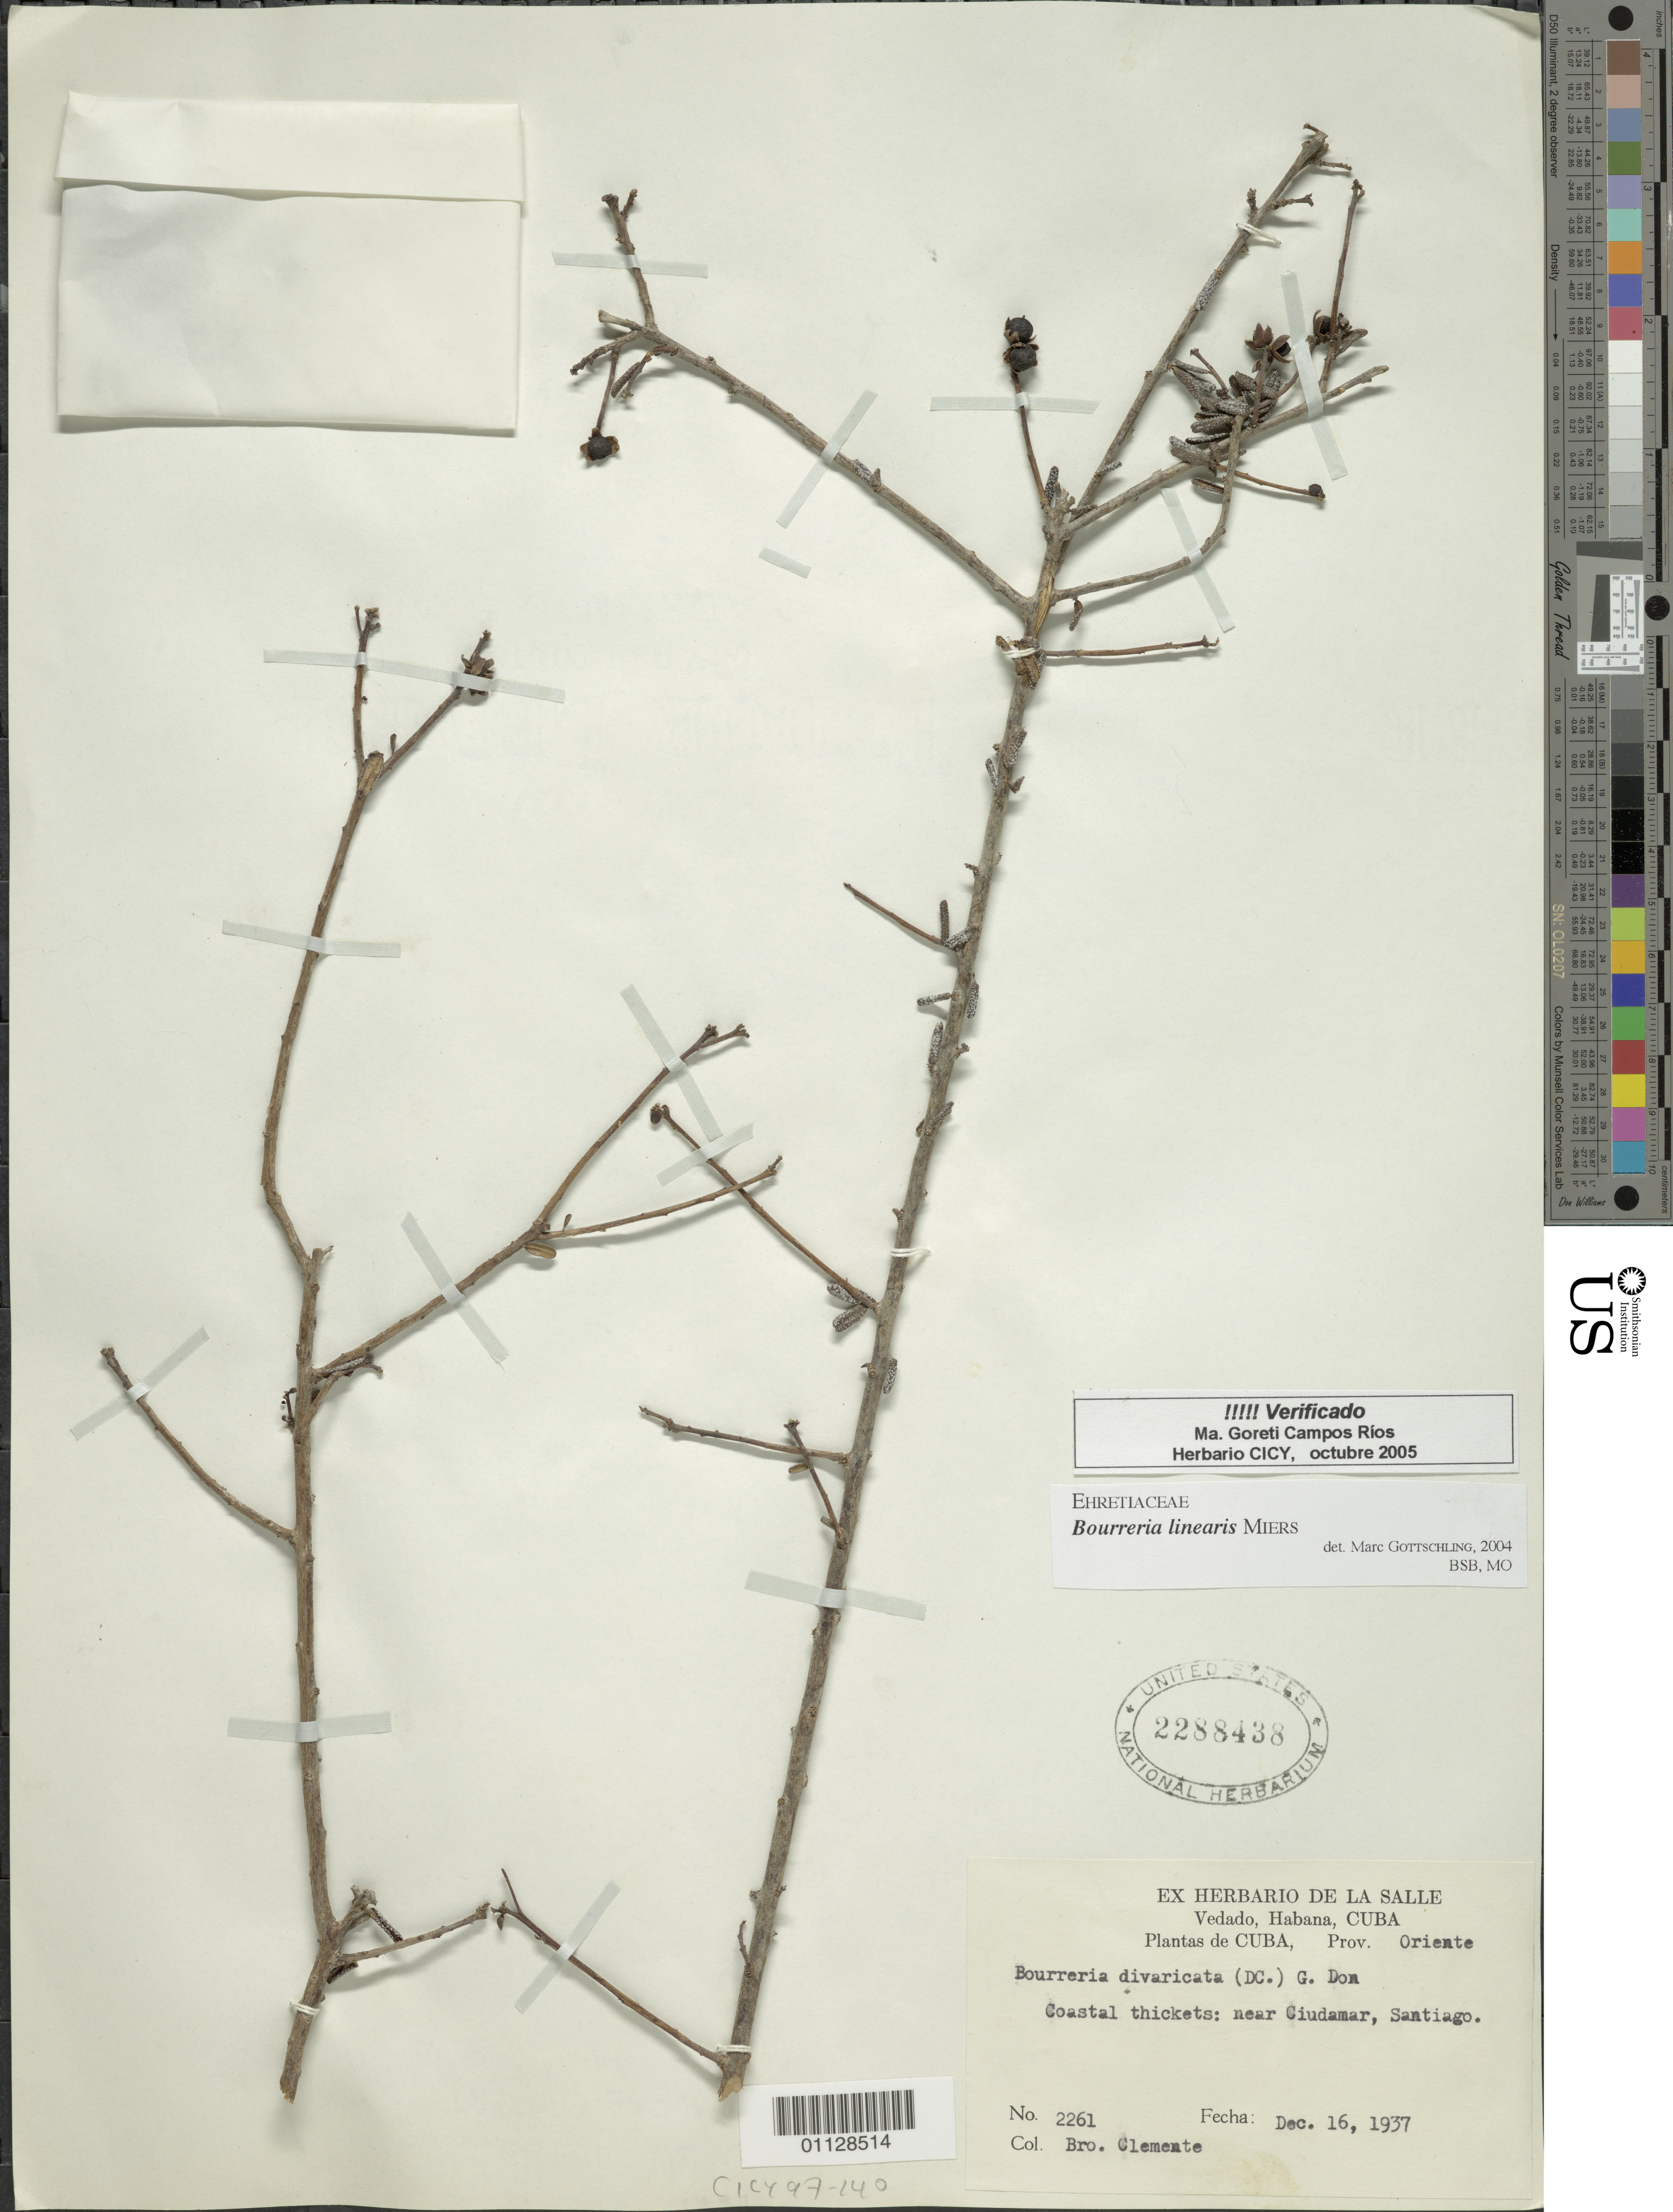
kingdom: Plantae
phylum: Tracheophyta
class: Magnoliopsida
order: Boraginales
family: Ehretiaceae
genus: Bourreria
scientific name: Bourreria linearis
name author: Miers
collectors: B. Clement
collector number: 2261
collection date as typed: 16 Dec 1937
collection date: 1937-12-16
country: Cuba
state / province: Santiago de Cuba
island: Cuba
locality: Coastal thickets: near Ciudamar, Santiago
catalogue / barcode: US 2288438